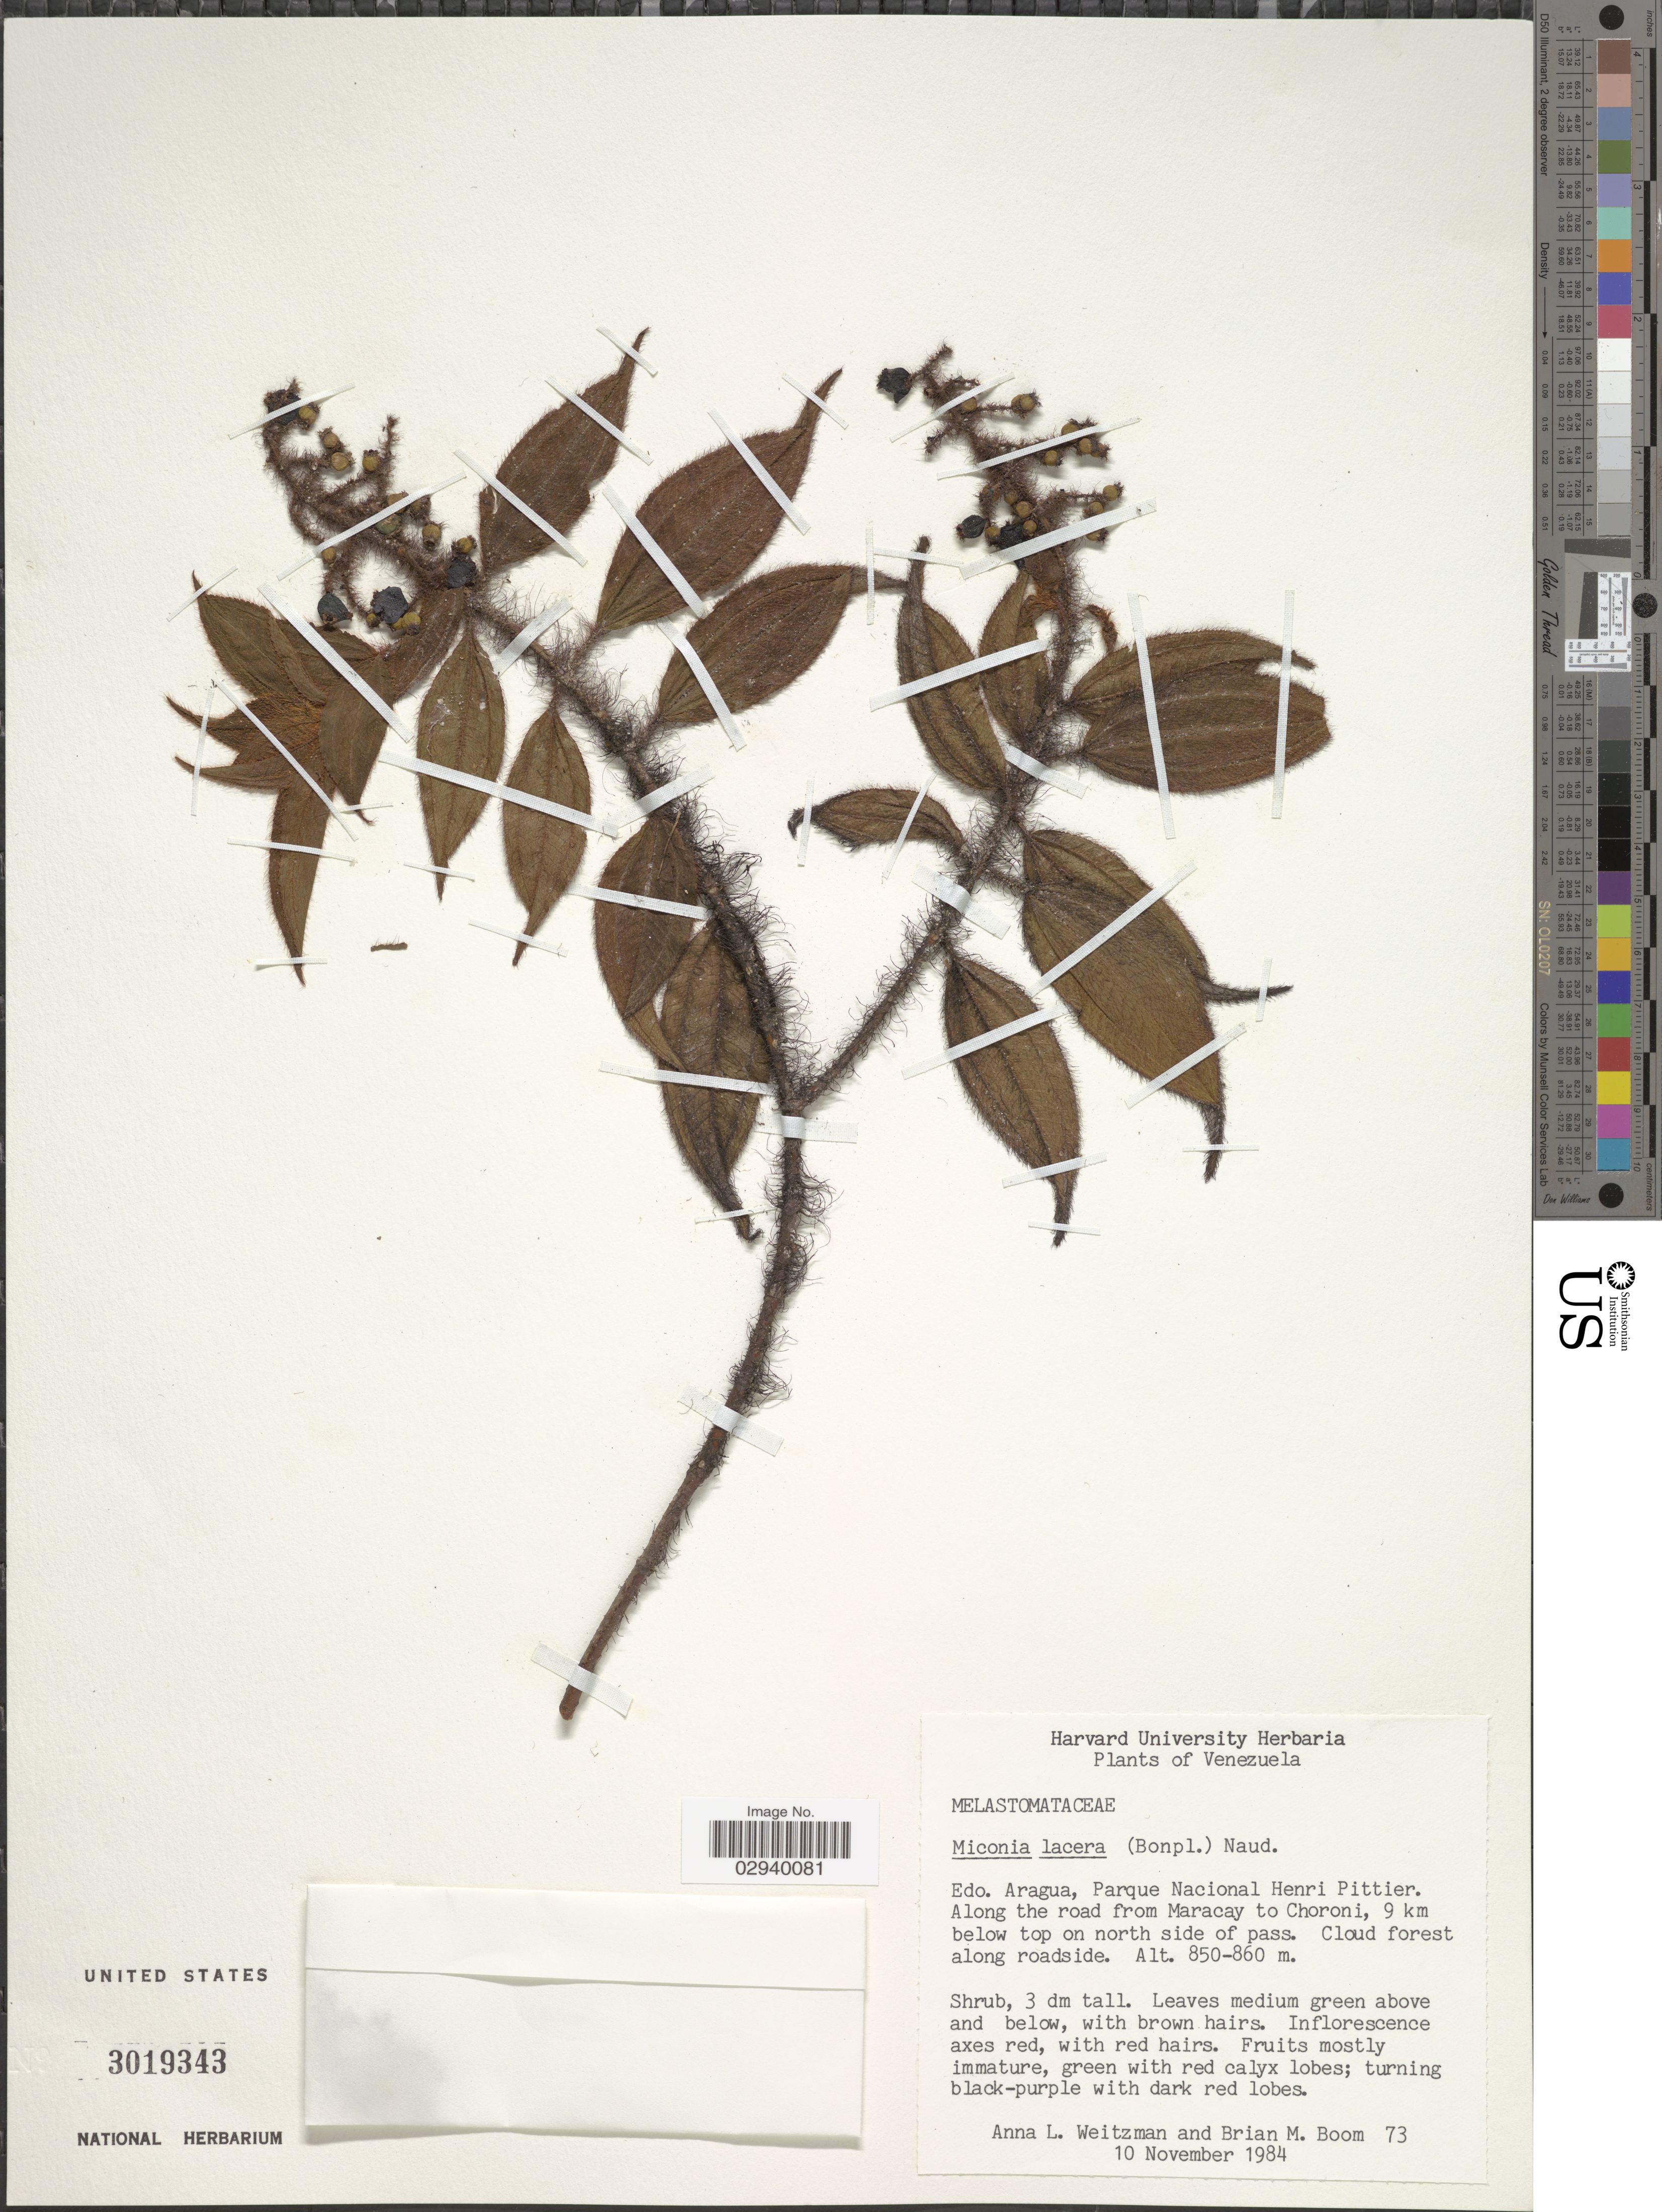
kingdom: Plantae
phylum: Tracheophyta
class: Magnoliopsida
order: Myrtales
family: Melastomataceae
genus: Miconia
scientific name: Miconia lacera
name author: (Bonpl.) Naudin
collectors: A. L. Weitzman & B. M. Boom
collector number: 73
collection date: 1984-11-10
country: Venezuela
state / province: Aragua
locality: Parque Nacional Henri Pittier. Along the road from Maracay to Choroni, 9 km below top on north side of pass. Cloud forest along roadside.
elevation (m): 850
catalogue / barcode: US 3019343